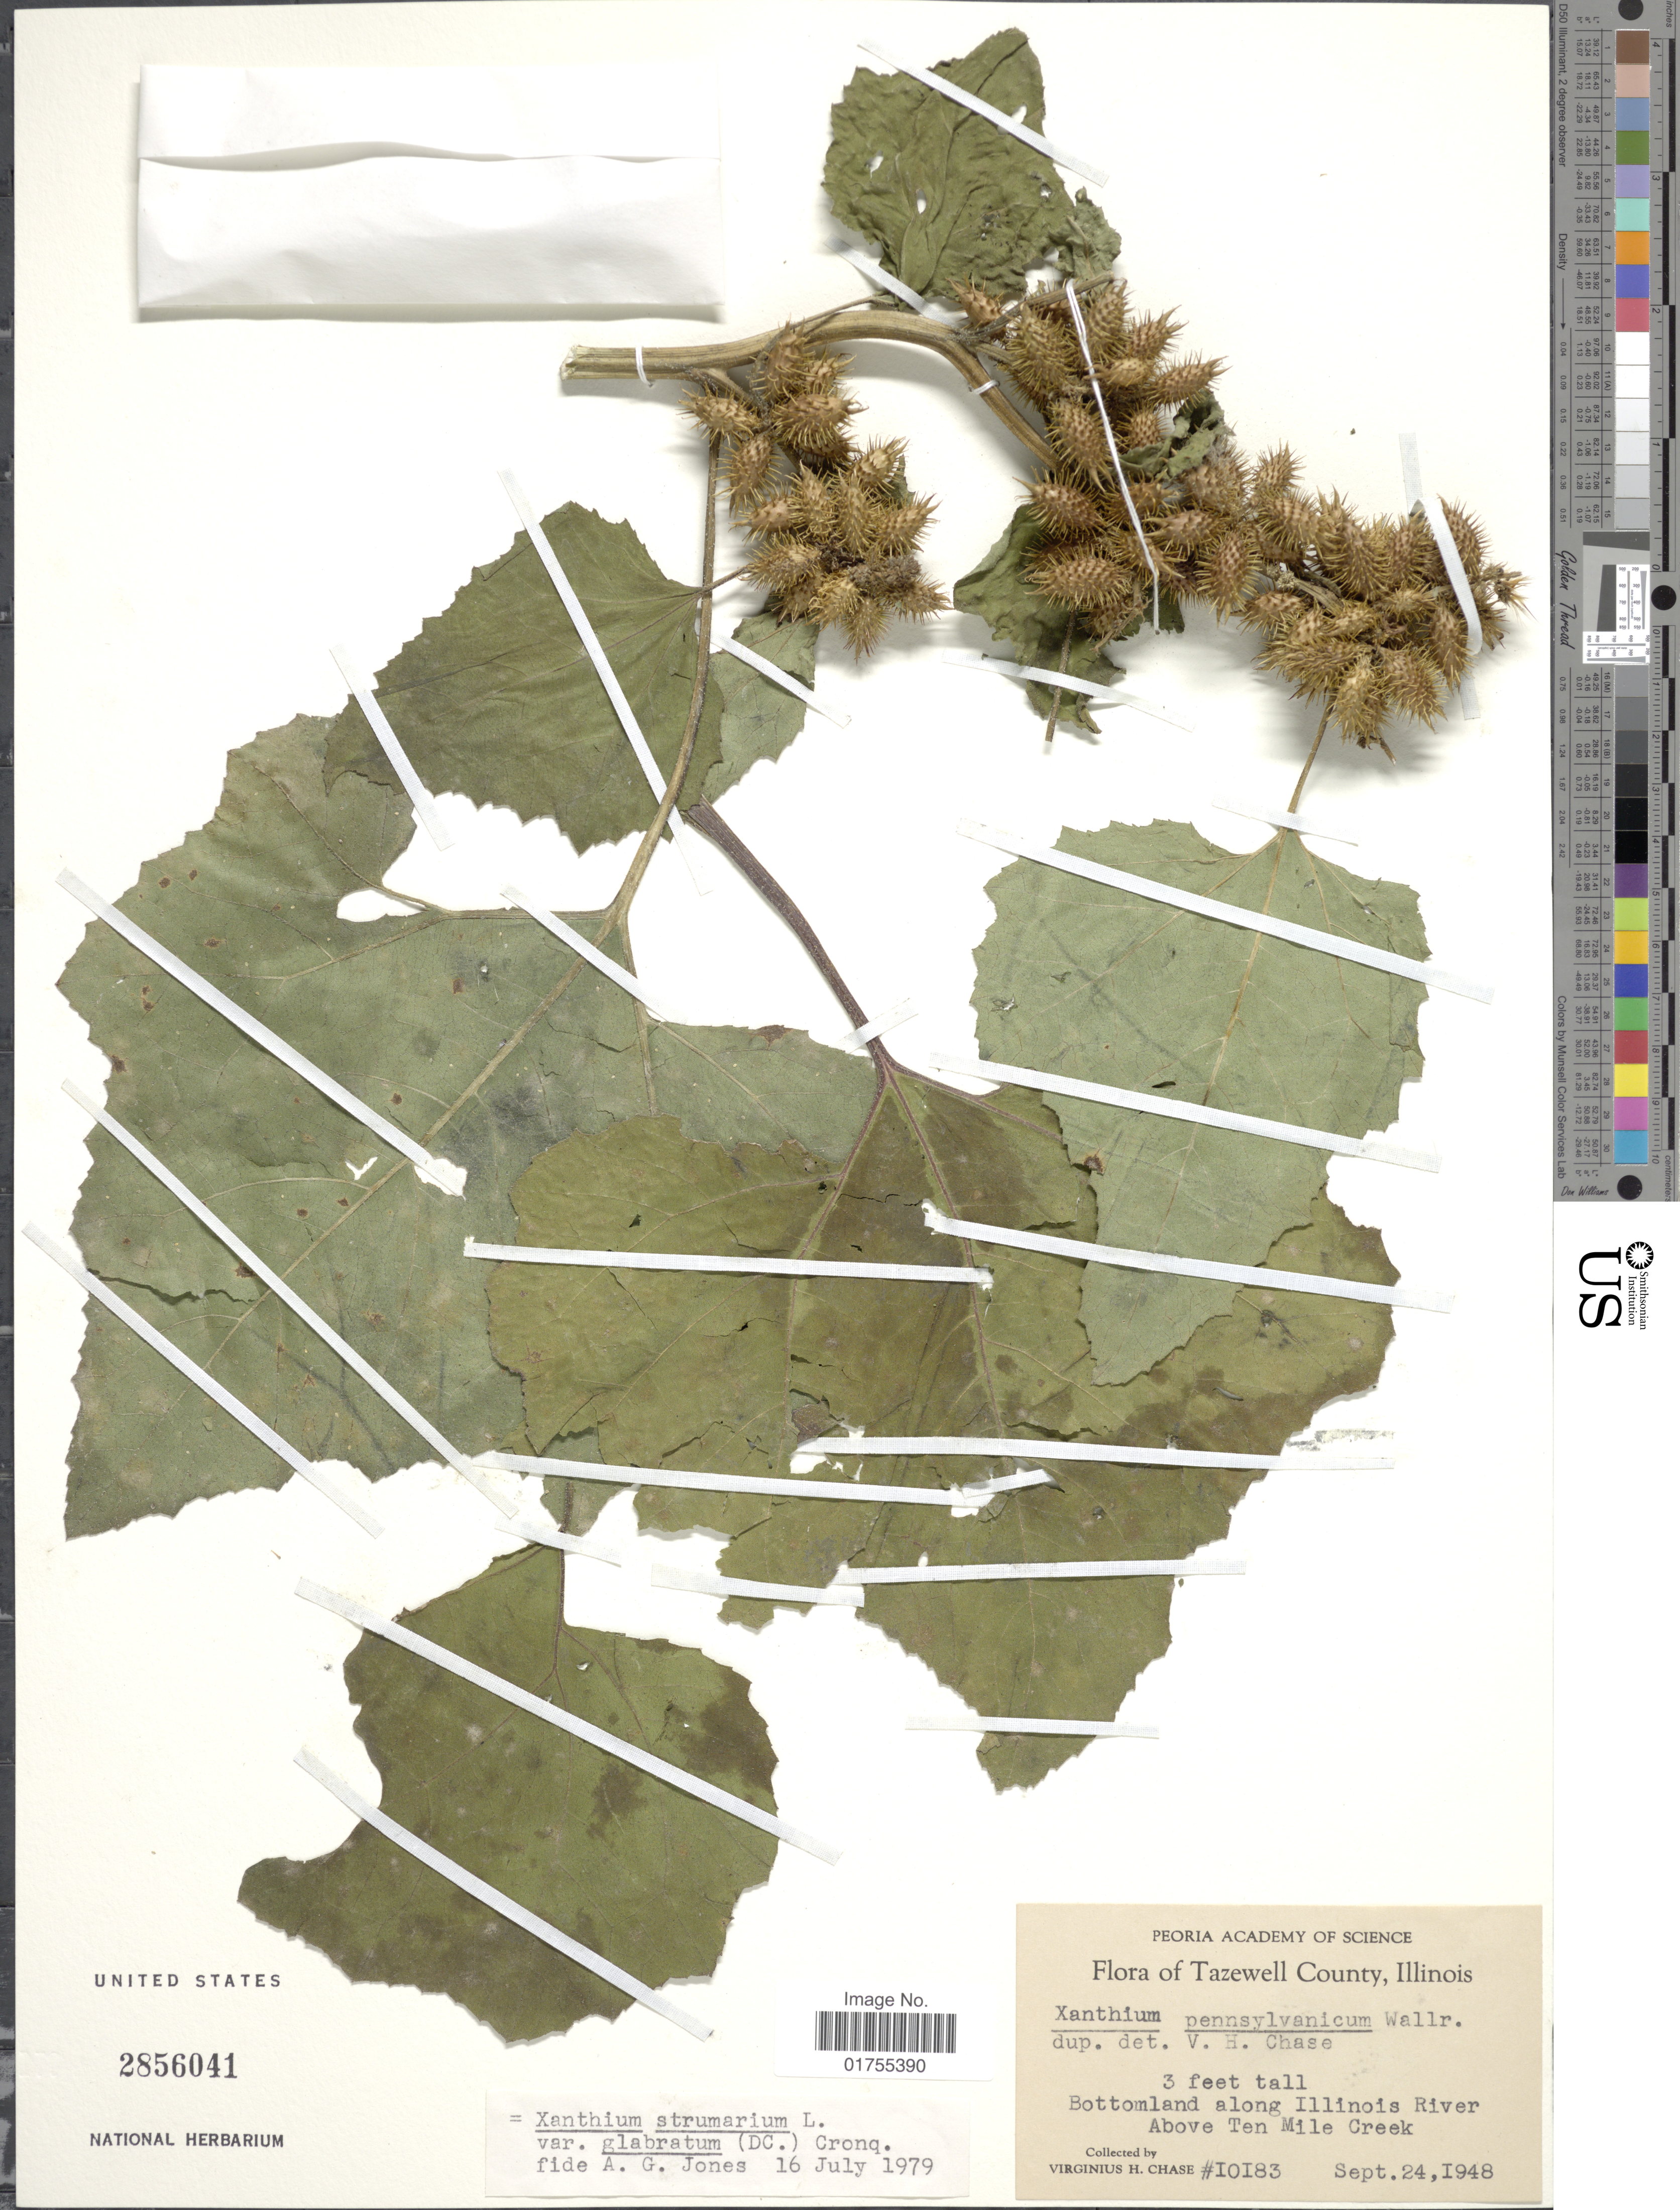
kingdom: Plantae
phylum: Tracheophyta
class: Magnoliopsida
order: Asterales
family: Asteraceae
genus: Xanthium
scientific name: Xanthium strumarium var. glabratum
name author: Mill.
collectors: V. H. Chase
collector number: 10183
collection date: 1948-09-24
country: United States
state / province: Illinois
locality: Tazewell County, Bottomland along Illinois River, Above Ten Mile Creek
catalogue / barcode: US 2856041